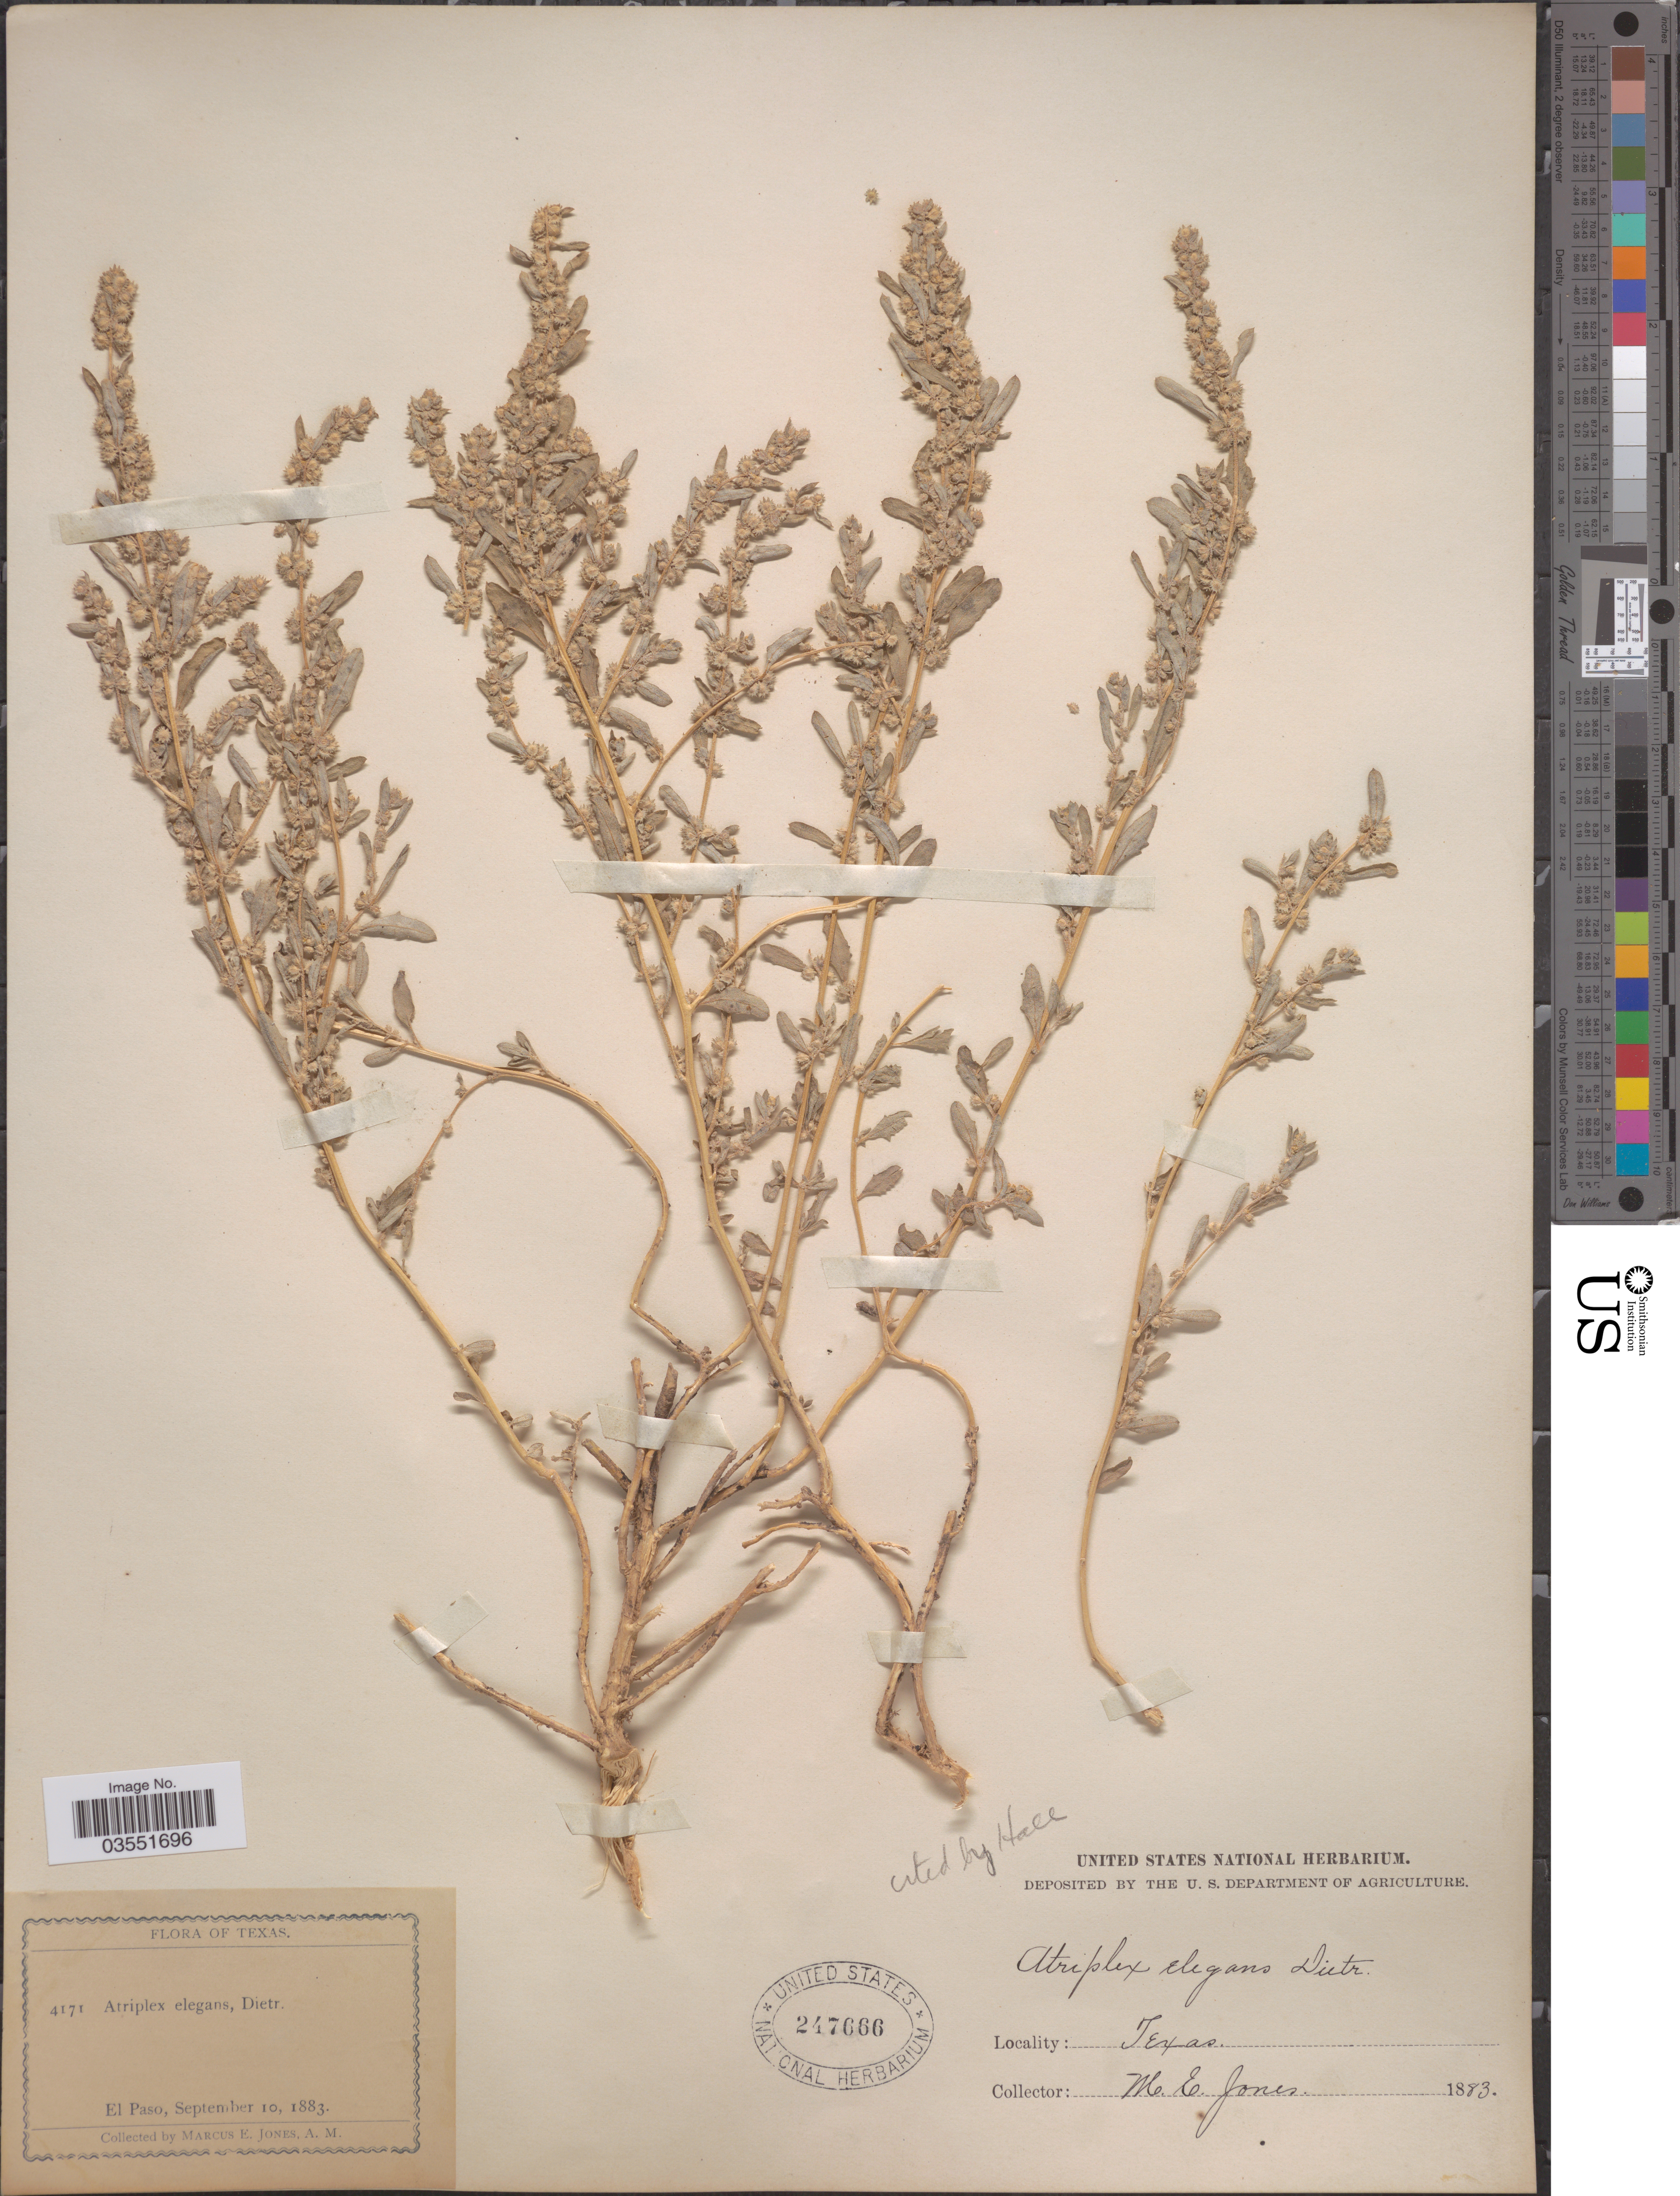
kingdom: Plantae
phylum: Tracheophyta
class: Magnoliopsida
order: Caryophyllales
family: Amaranthaceae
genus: Atriplex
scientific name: Atriplex elegans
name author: (Moq.) D. Dietr.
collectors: M. E. Jones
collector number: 4171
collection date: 1883-09-10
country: United States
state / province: Texas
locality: El Paso.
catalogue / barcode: US 247666